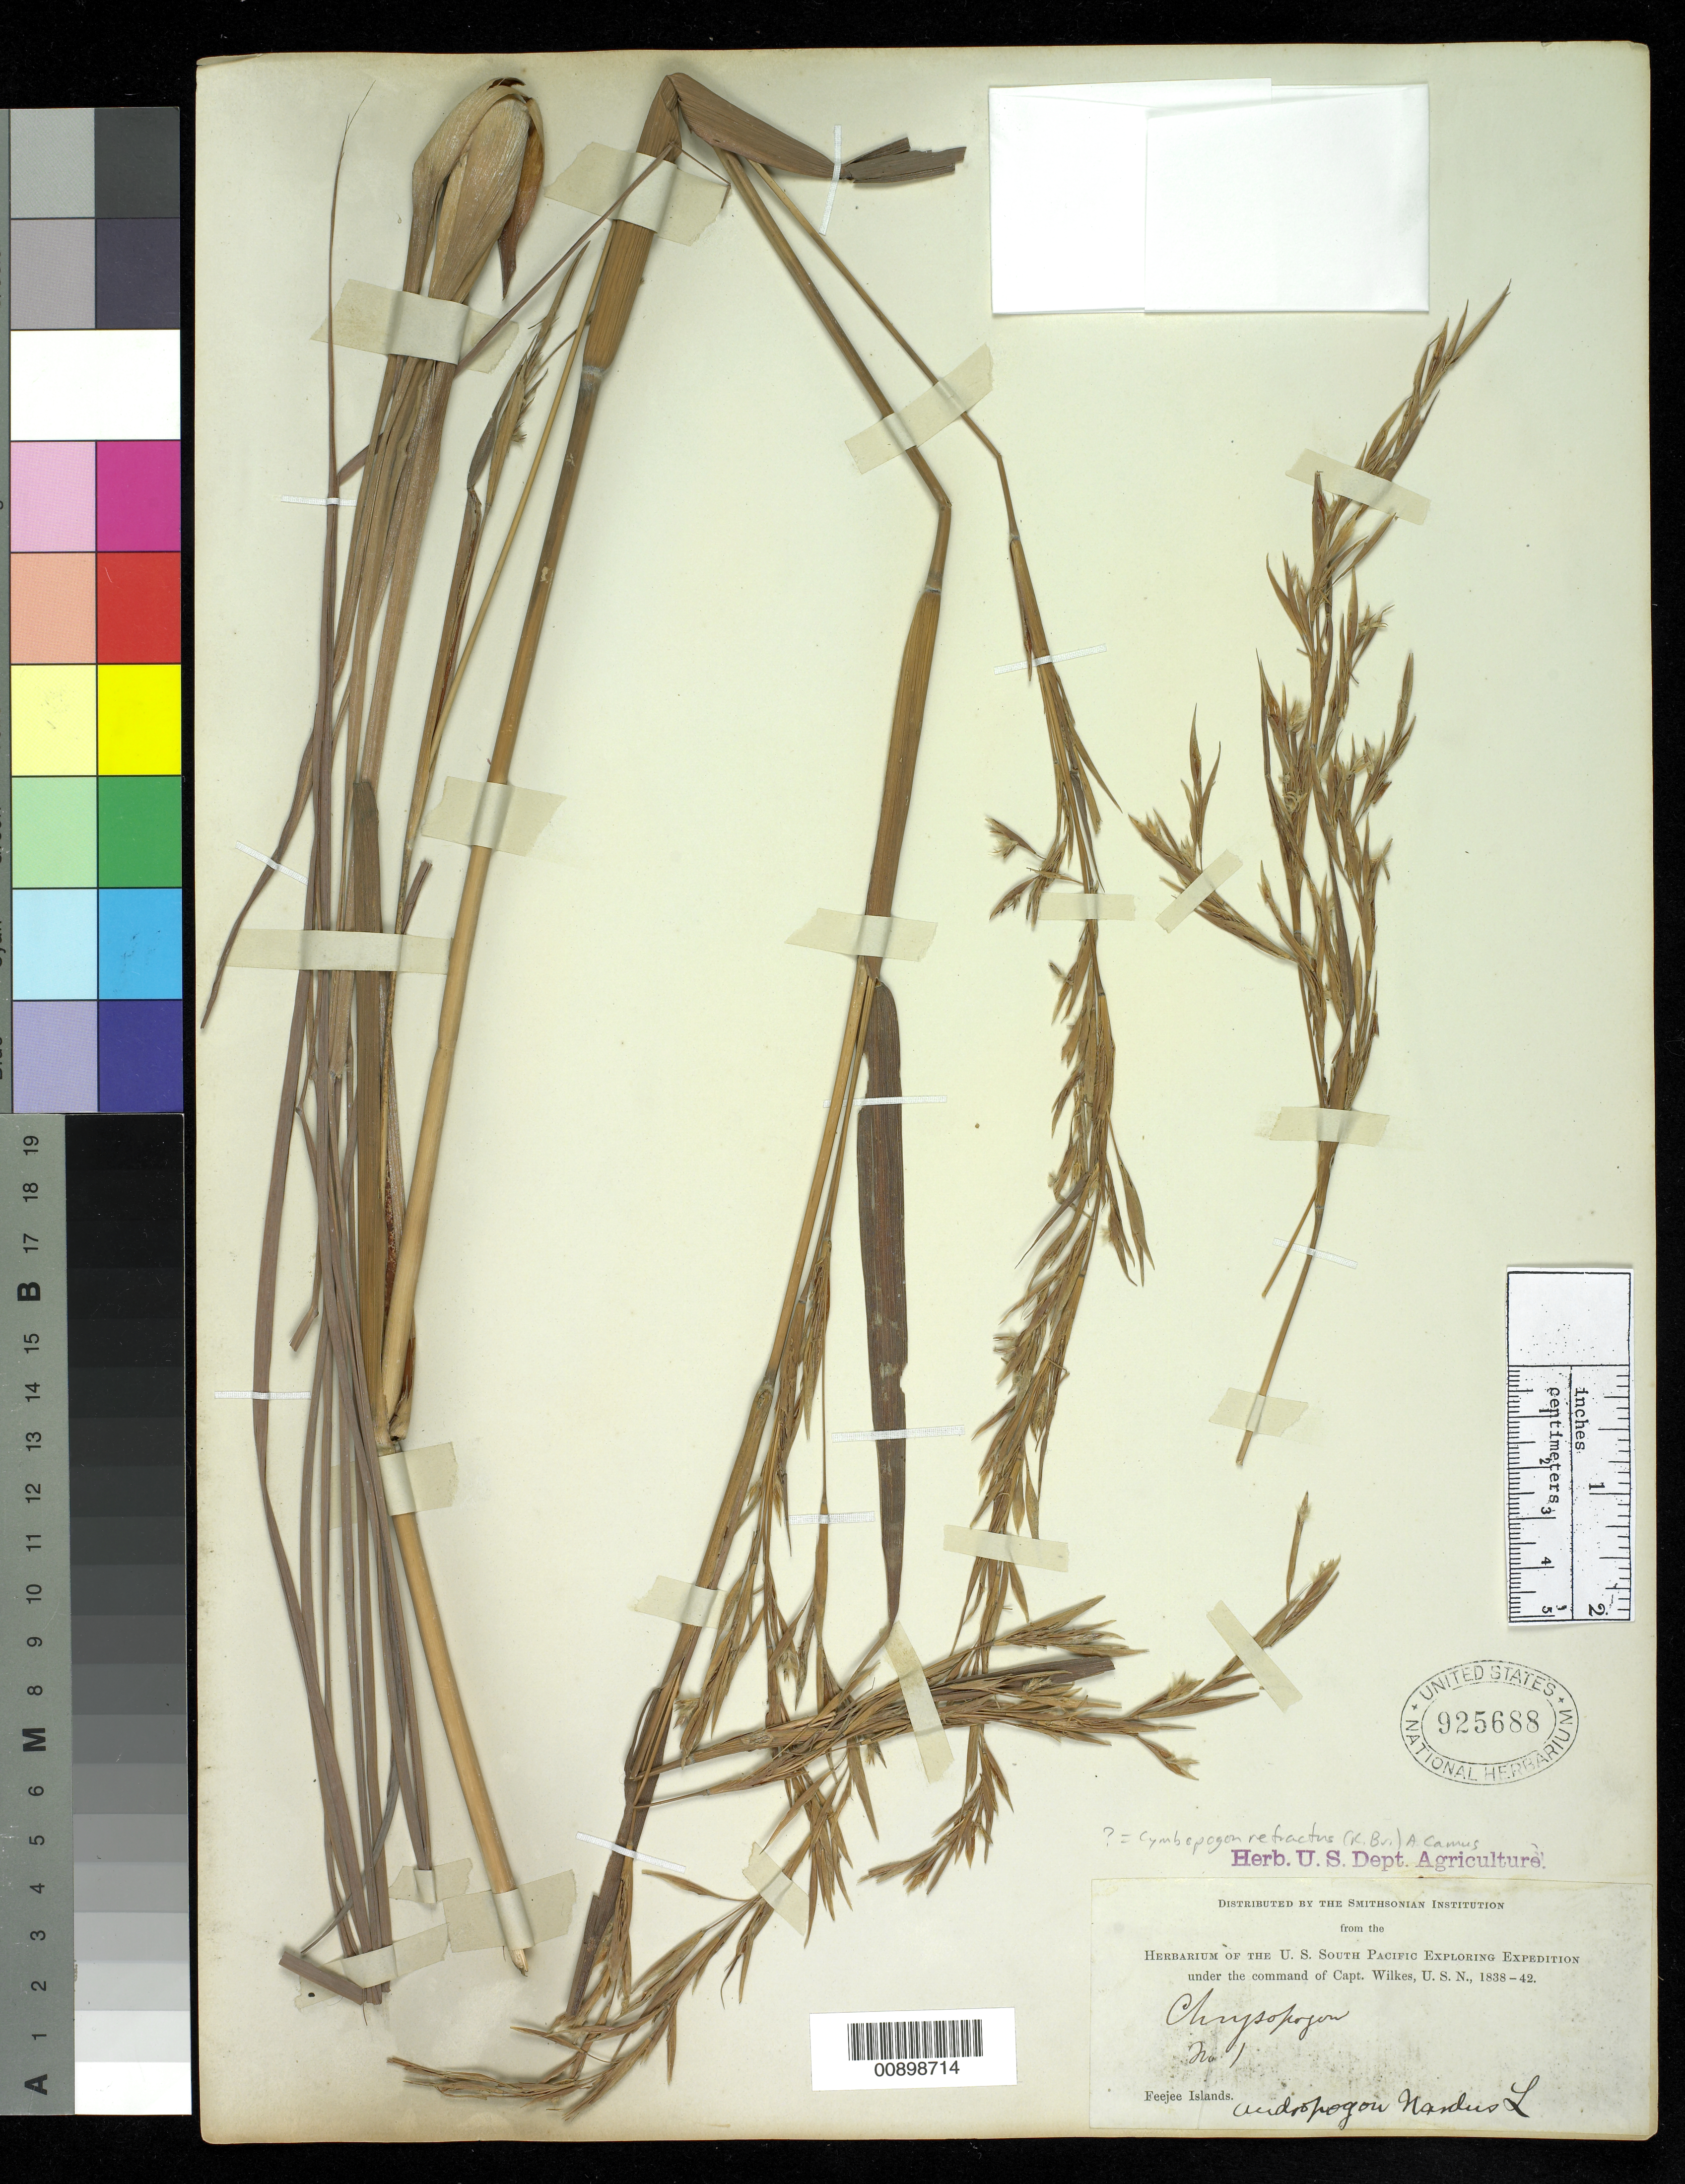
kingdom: Plantae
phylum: Tracheophyta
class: Liliopsida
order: Poales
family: Poaceae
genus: Cymbopogon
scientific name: Cymbopogon refractus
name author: (R. Br.) A. Camus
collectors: Wilkes Explor. Exped.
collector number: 1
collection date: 1838/1842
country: Fiji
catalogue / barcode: US 925688